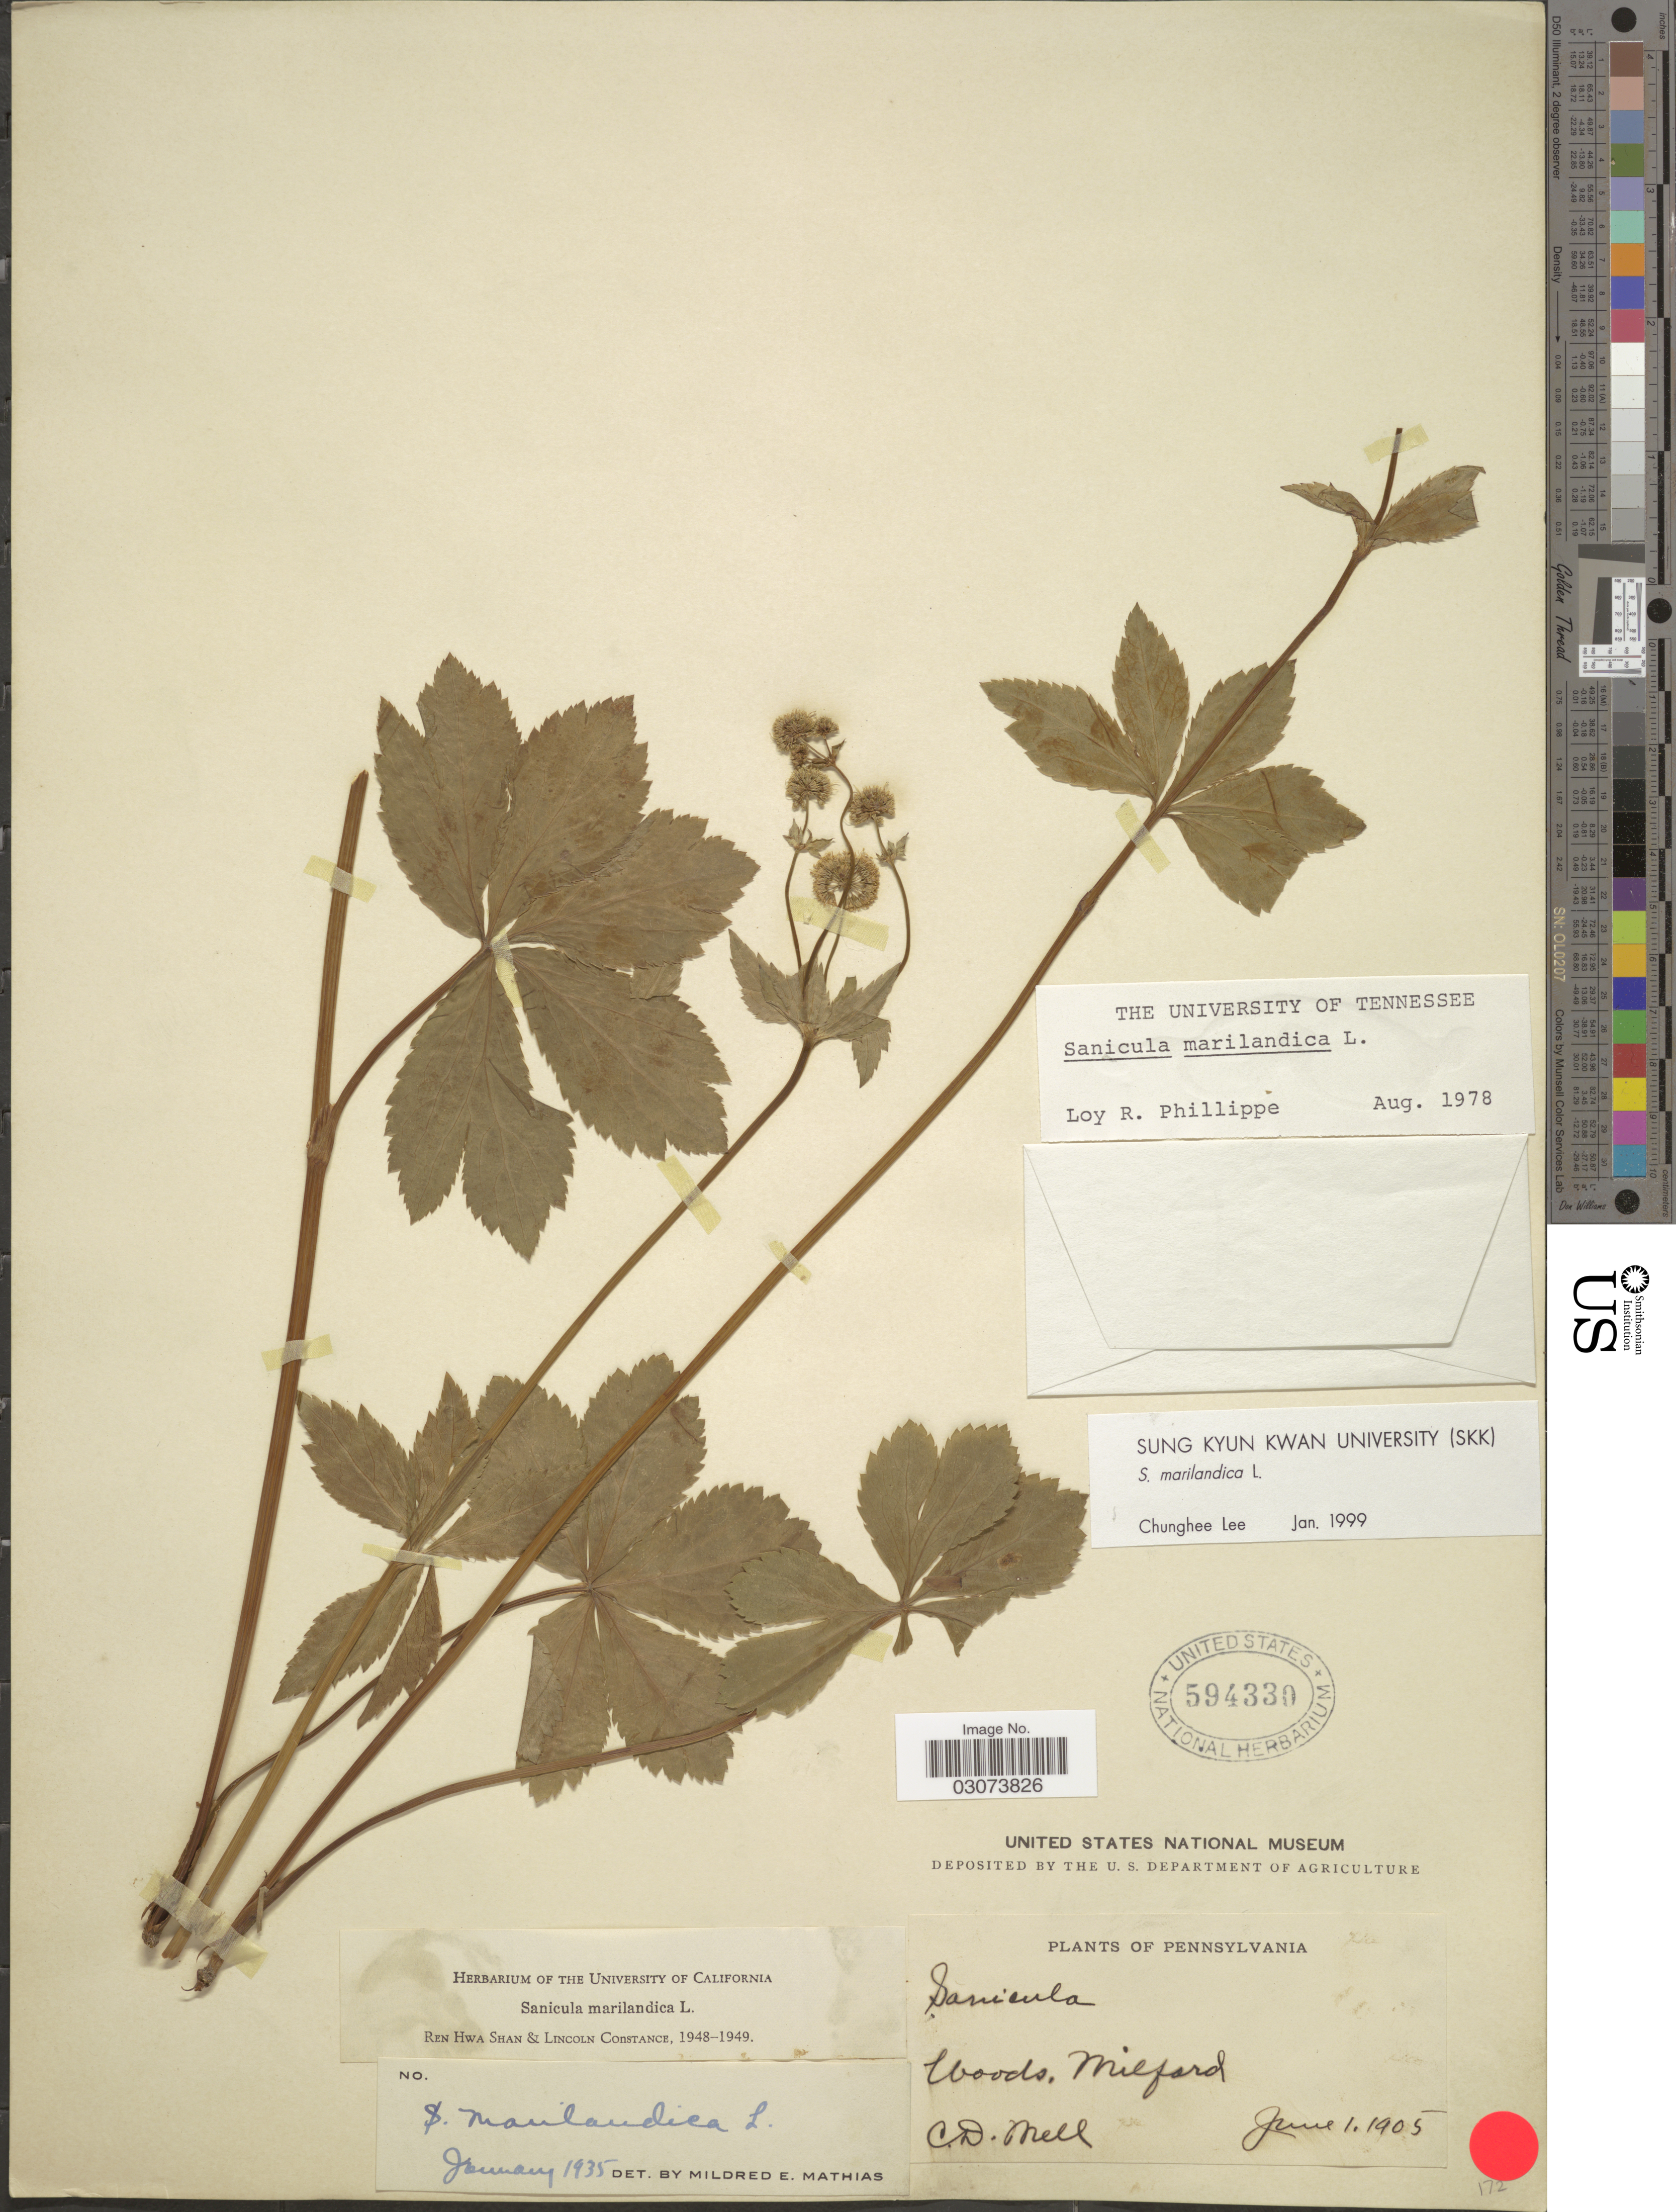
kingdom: Plantae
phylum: Tracheophyta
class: Magnoliopsida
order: Apiales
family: Apiaceae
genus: Sanicula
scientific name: Sanicula marilandica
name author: L.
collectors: C. D. Mell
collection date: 1905-06-01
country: United States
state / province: Pennsylvania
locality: Milford.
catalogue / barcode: US 594330